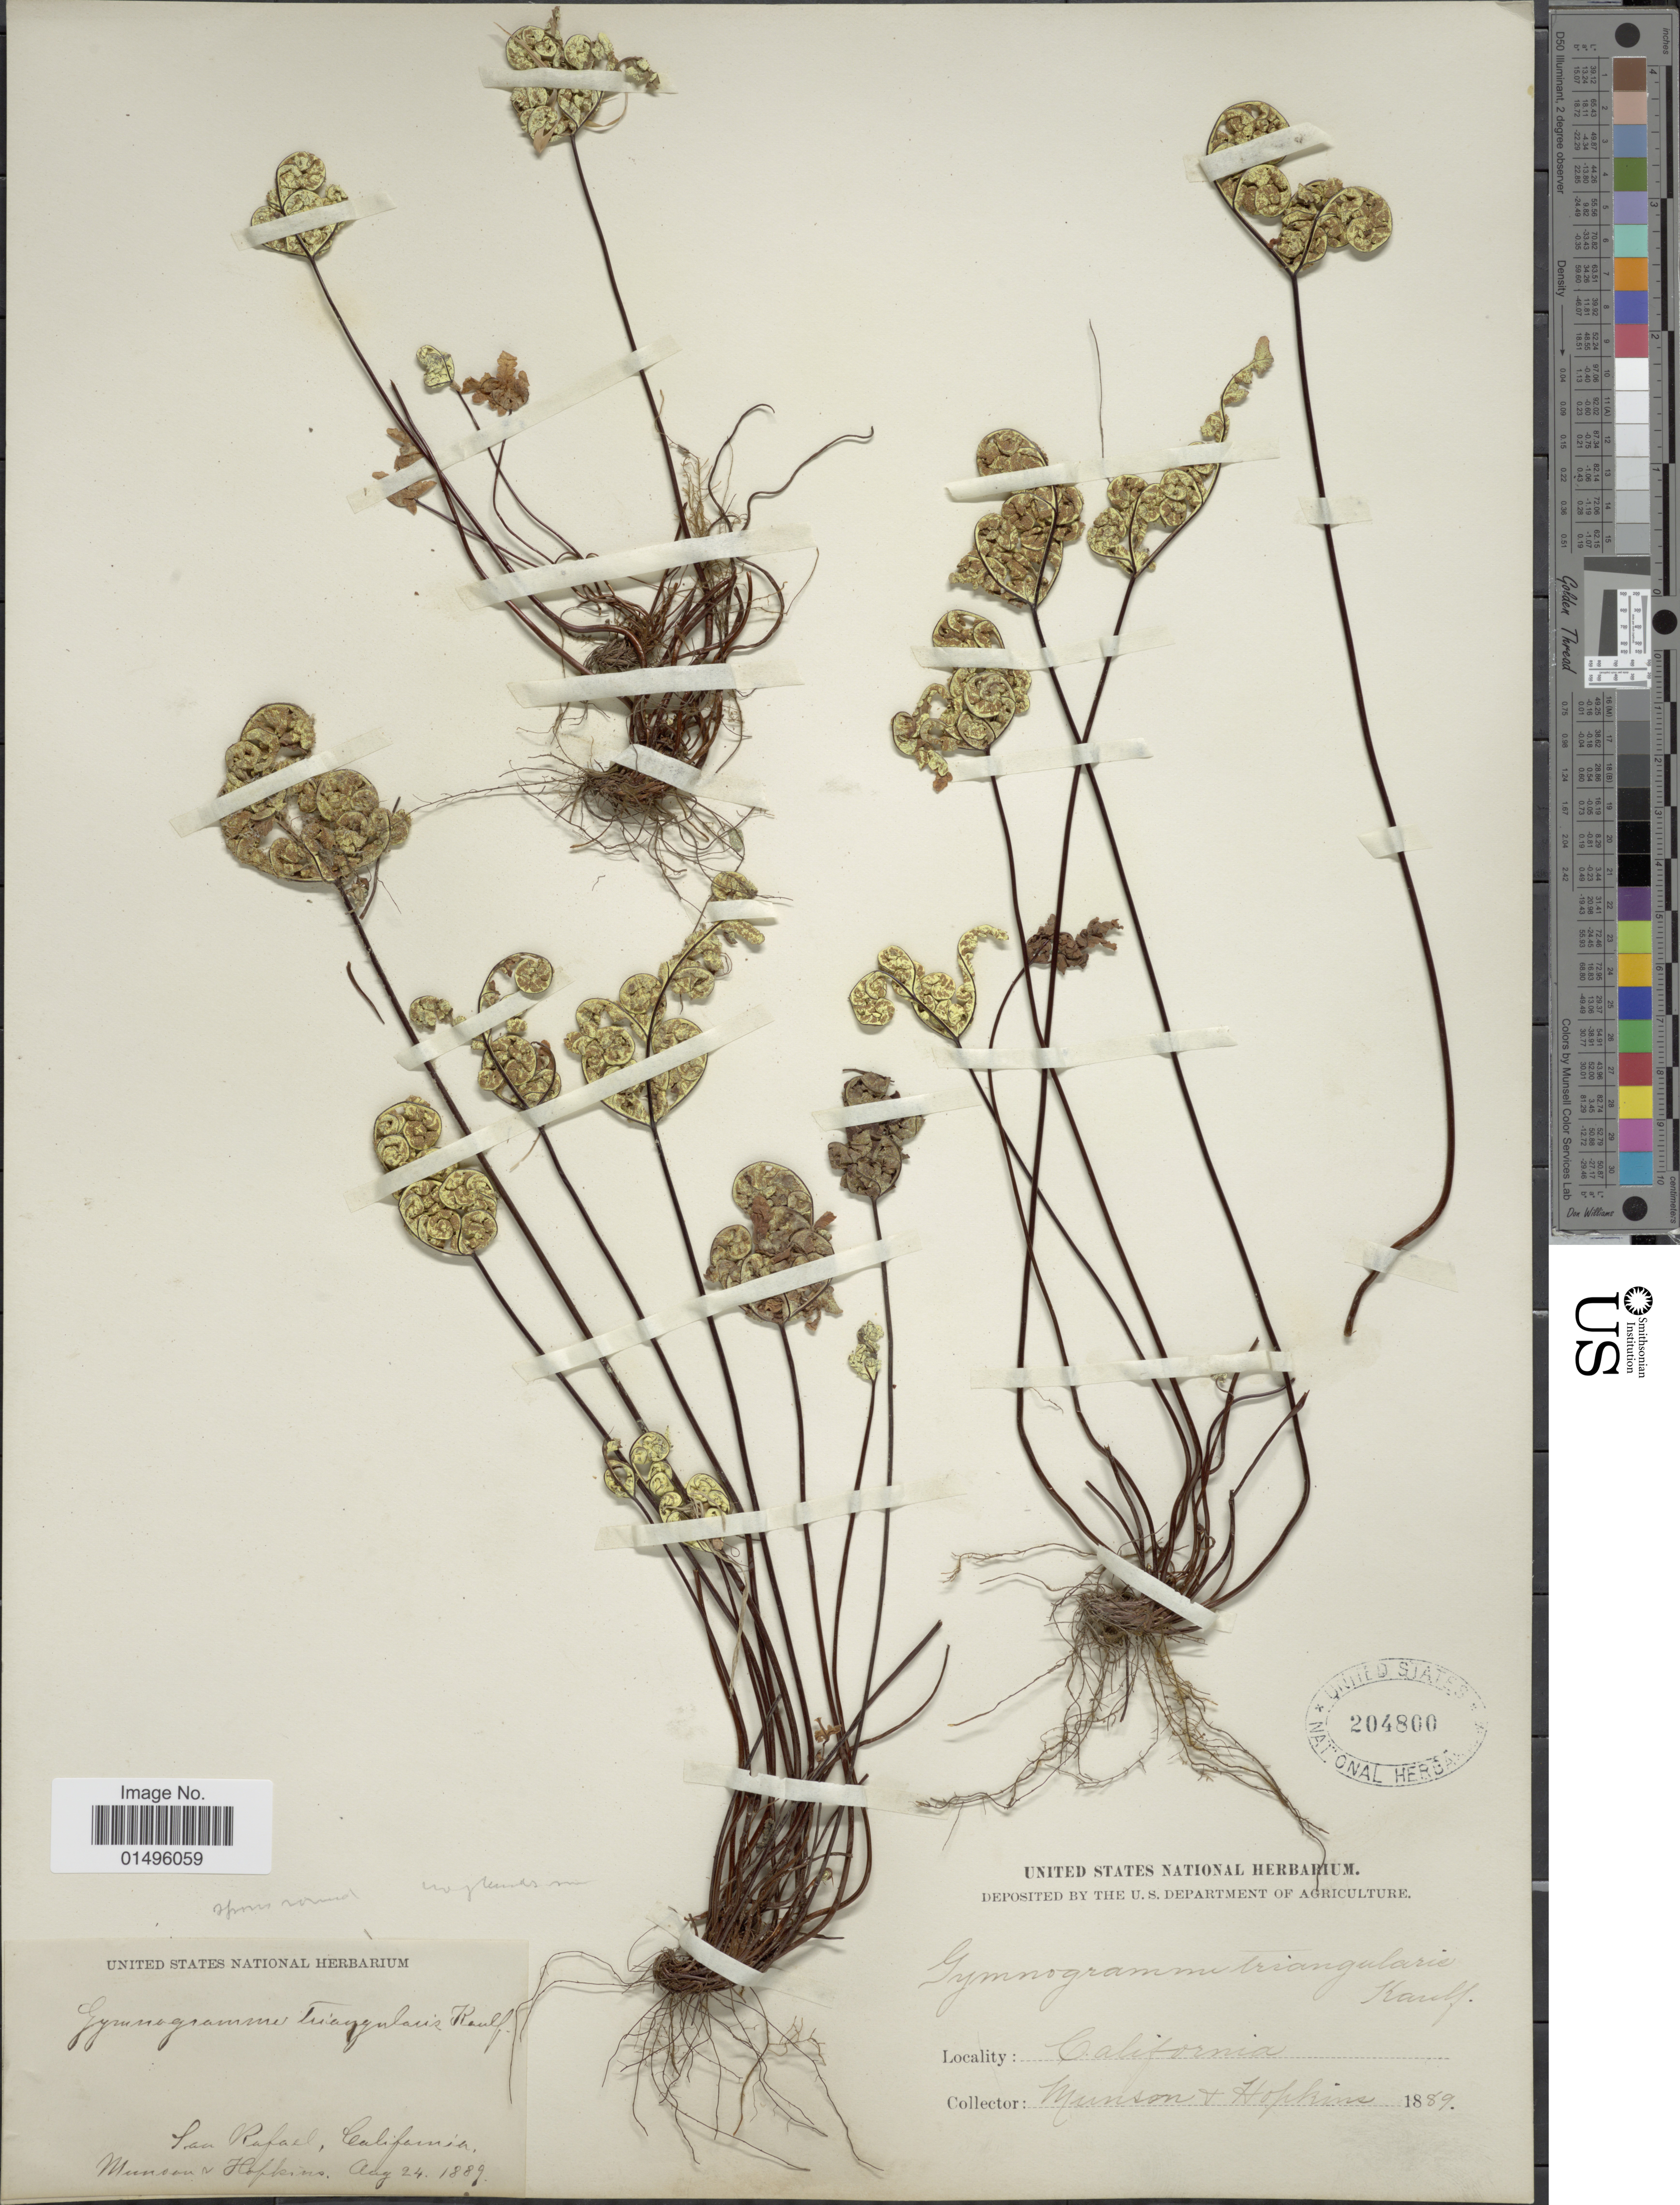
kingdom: Plantae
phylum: Tracheophyta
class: Polypodiopsida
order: Polypodiales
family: Pteridaceae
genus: Pentagramma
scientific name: Pentagramma triangularis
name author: (Kaulf.) Yatsk. et al.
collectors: -. Munson & -- Hopkins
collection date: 1889-08-24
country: United States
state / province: California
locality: San Rafael.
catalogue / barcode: US 204800